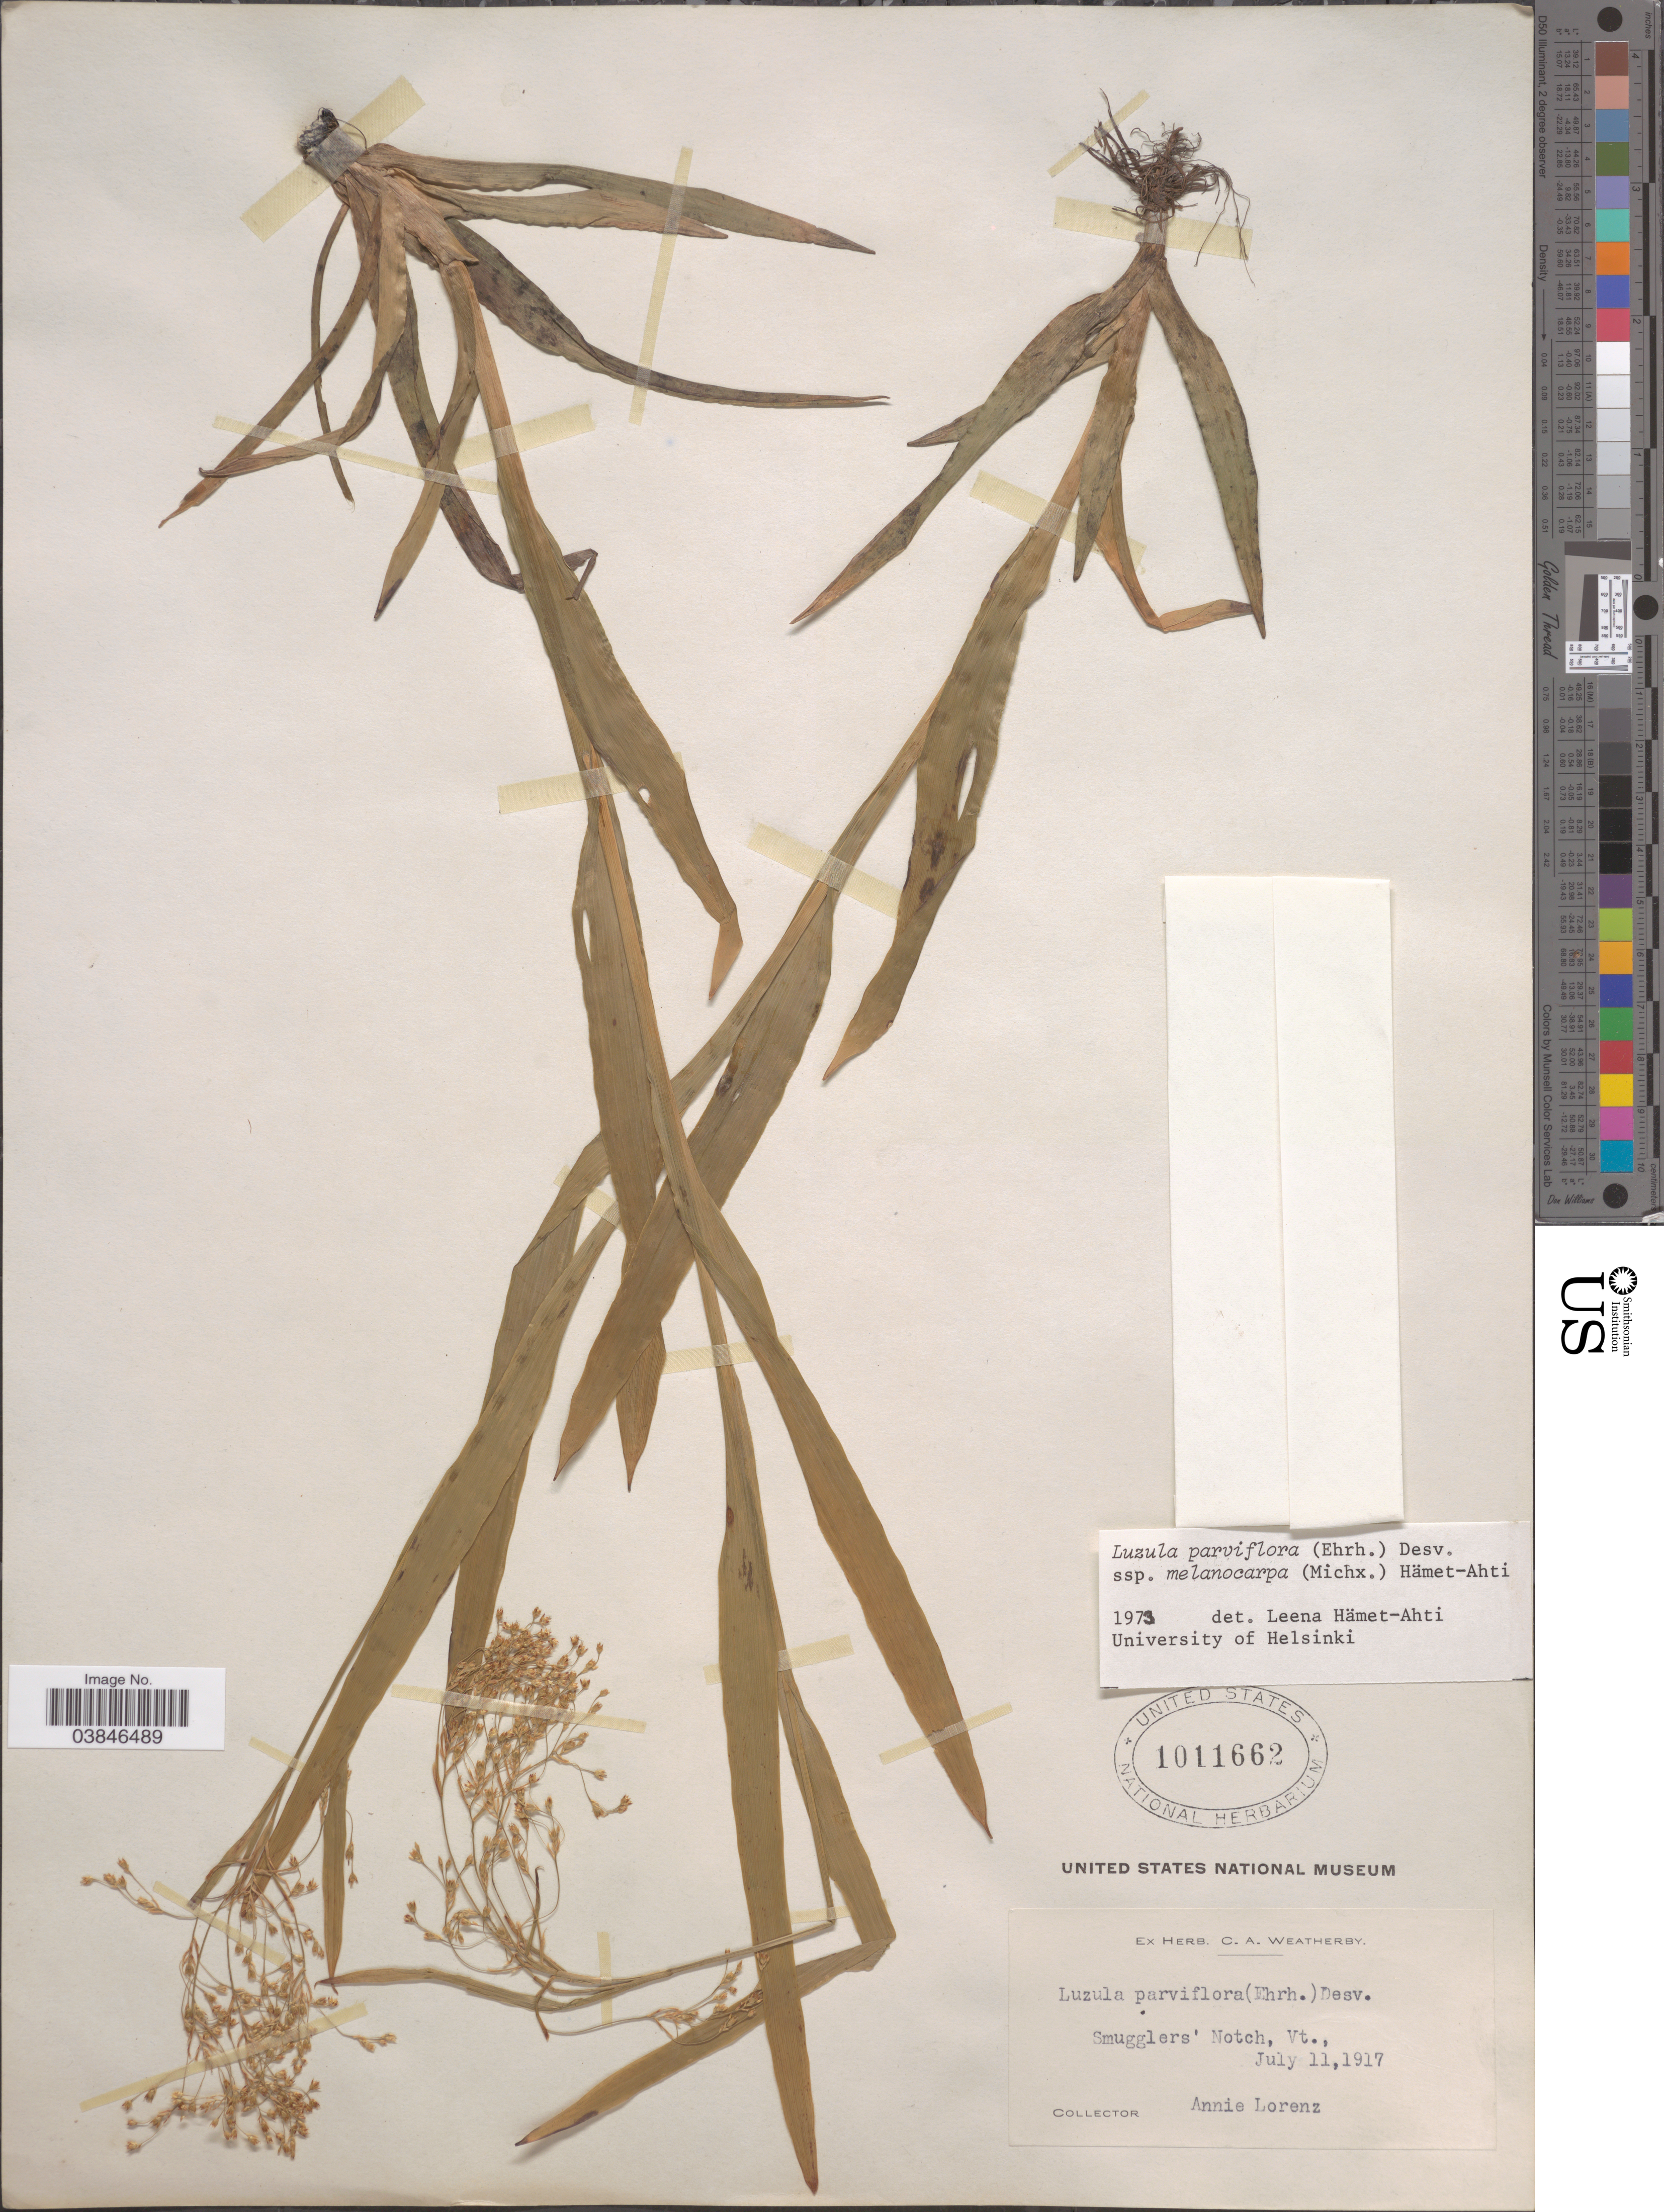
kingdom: Plantae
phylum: Tracheophyta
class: Liliopsida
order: Poales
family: Juncaceae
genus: Luzula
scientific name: Luzula parviflora subsp. melanocarpa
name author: Desv.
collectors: A. Lorenz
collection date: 1917-07-11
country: United States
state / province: Vermont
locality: Smuggler's Notch.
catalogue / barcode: US 1011662